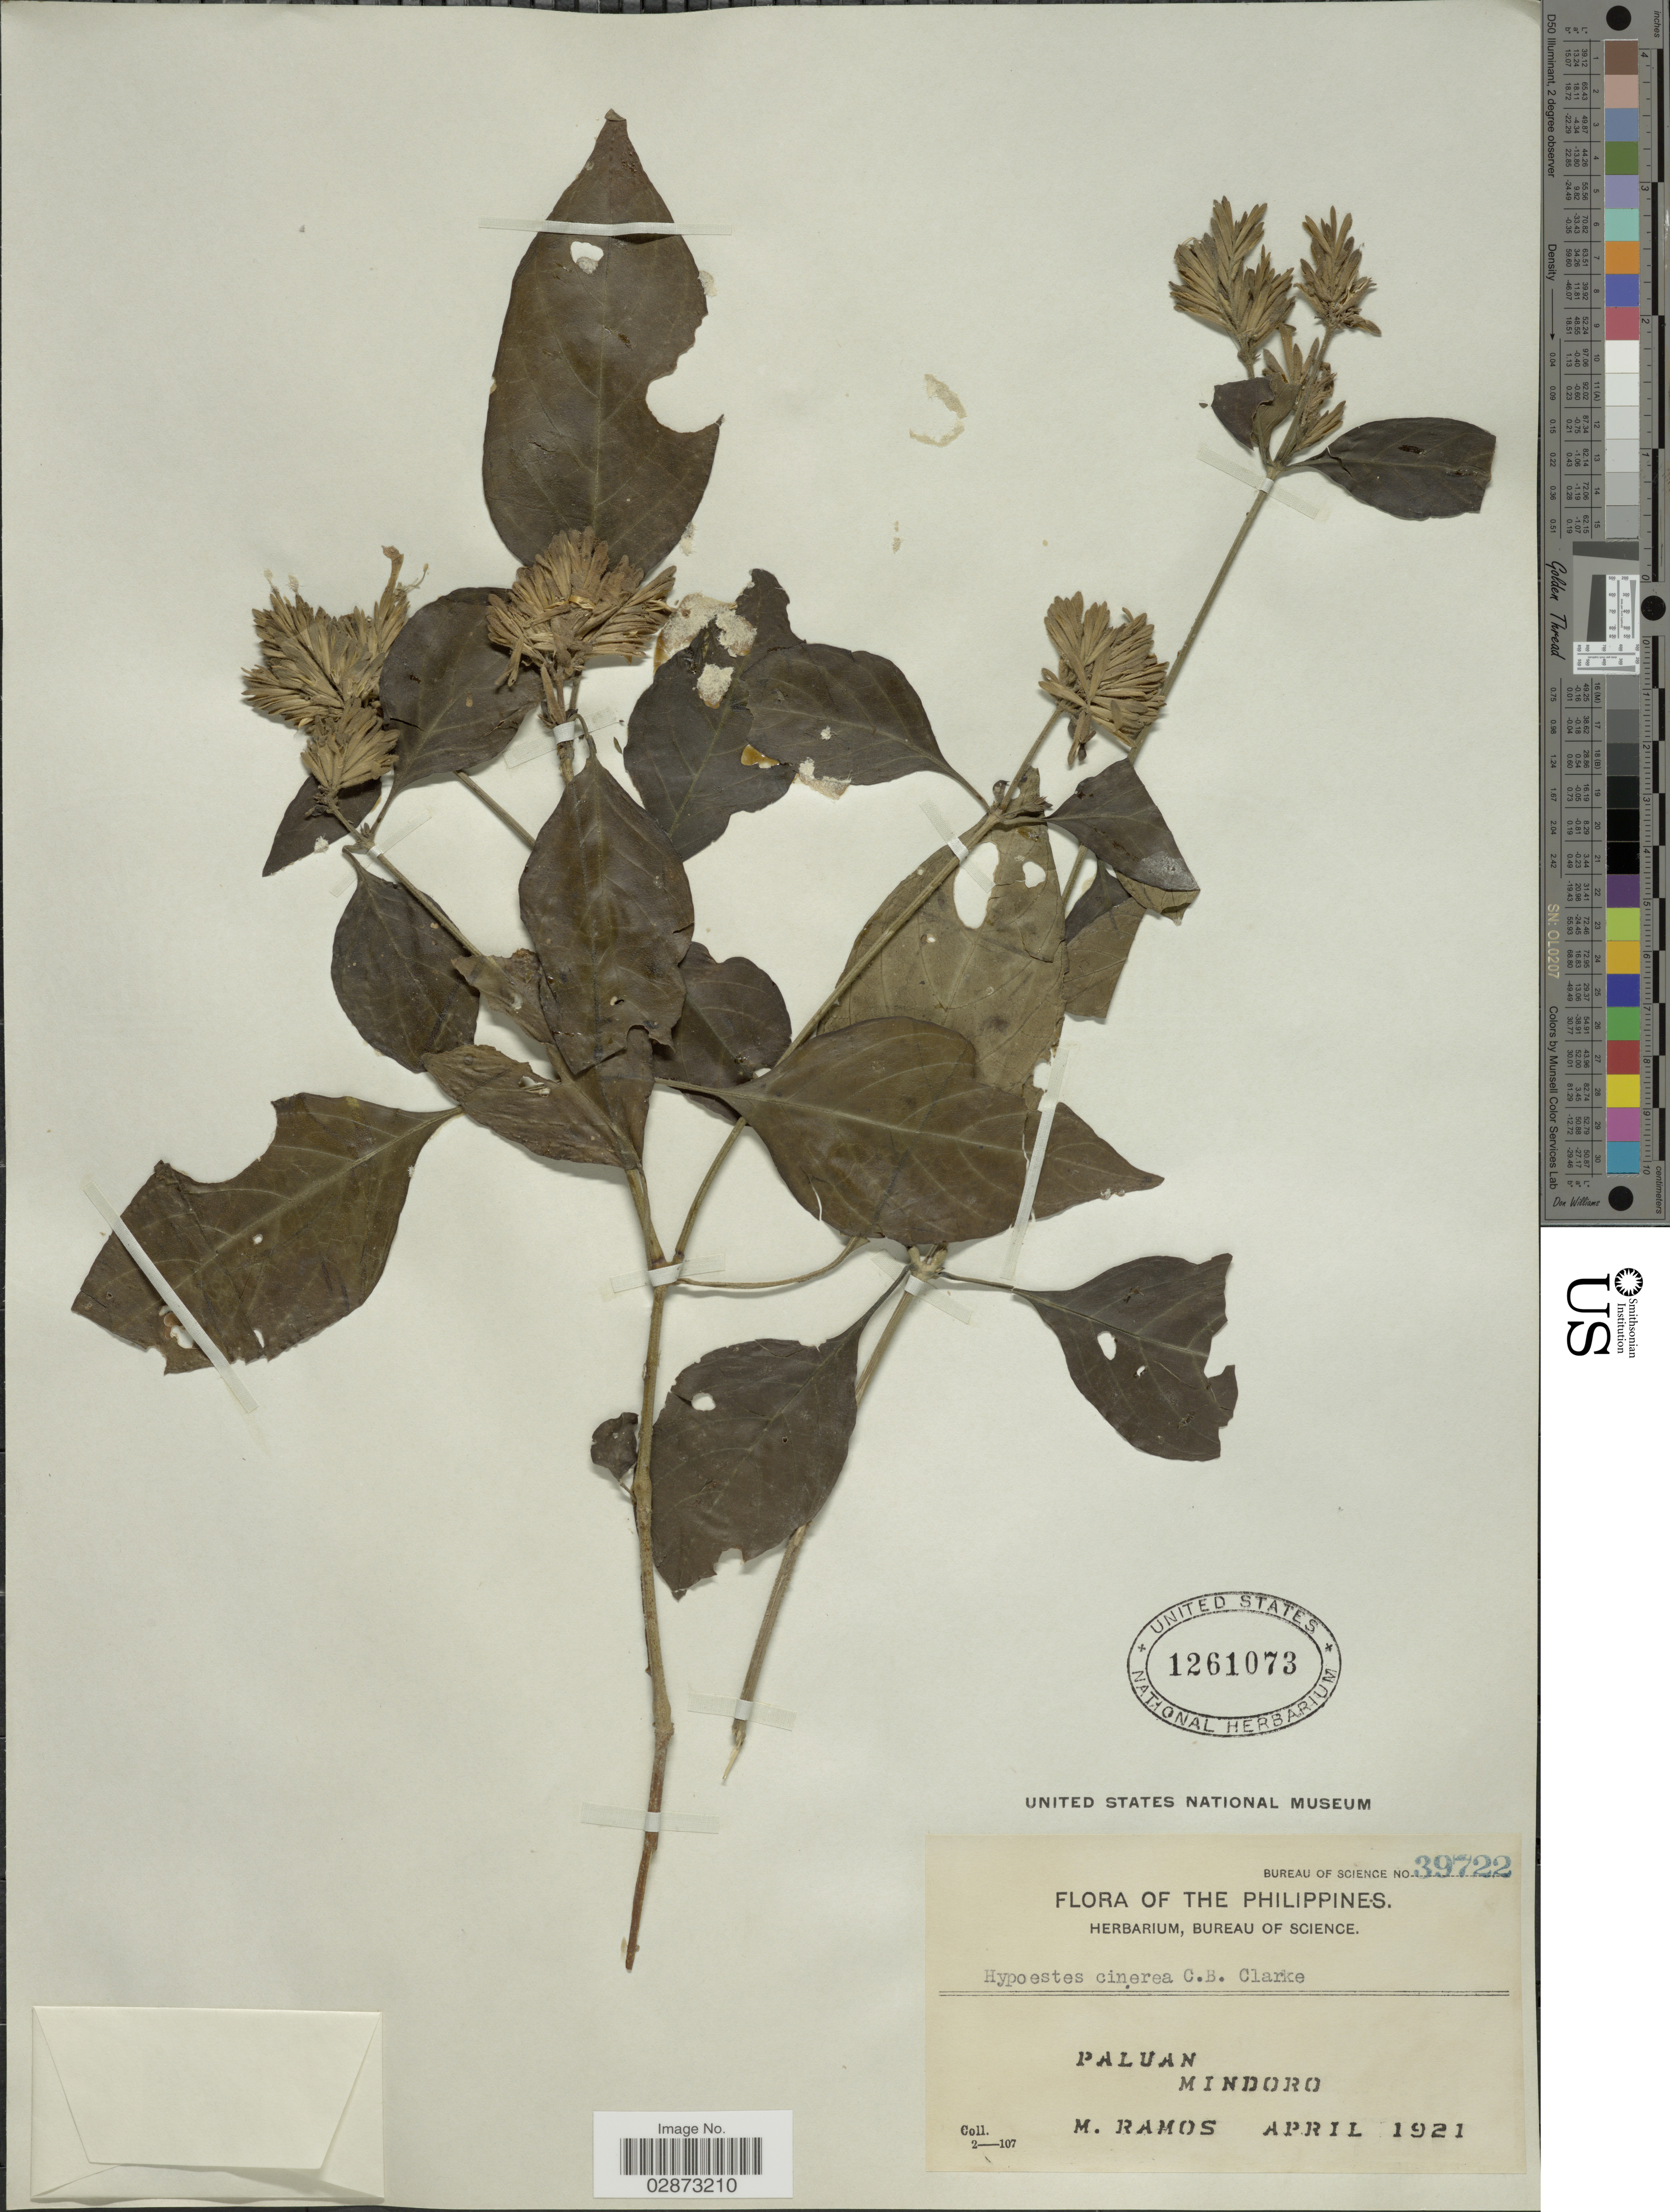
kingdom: Plantae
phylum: Tracheophyta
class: Magnoliopsida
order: Lamiales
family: Acanthaceae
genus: Hypoestes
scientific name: Hypoestes cinerea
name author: C.B. Clarke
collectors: M. Ramos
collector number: Bureau of Science 39722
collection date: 1921-04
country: Philippines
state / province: Mimaropa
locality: Paluan. Mindoro.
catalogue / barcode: US 1261073